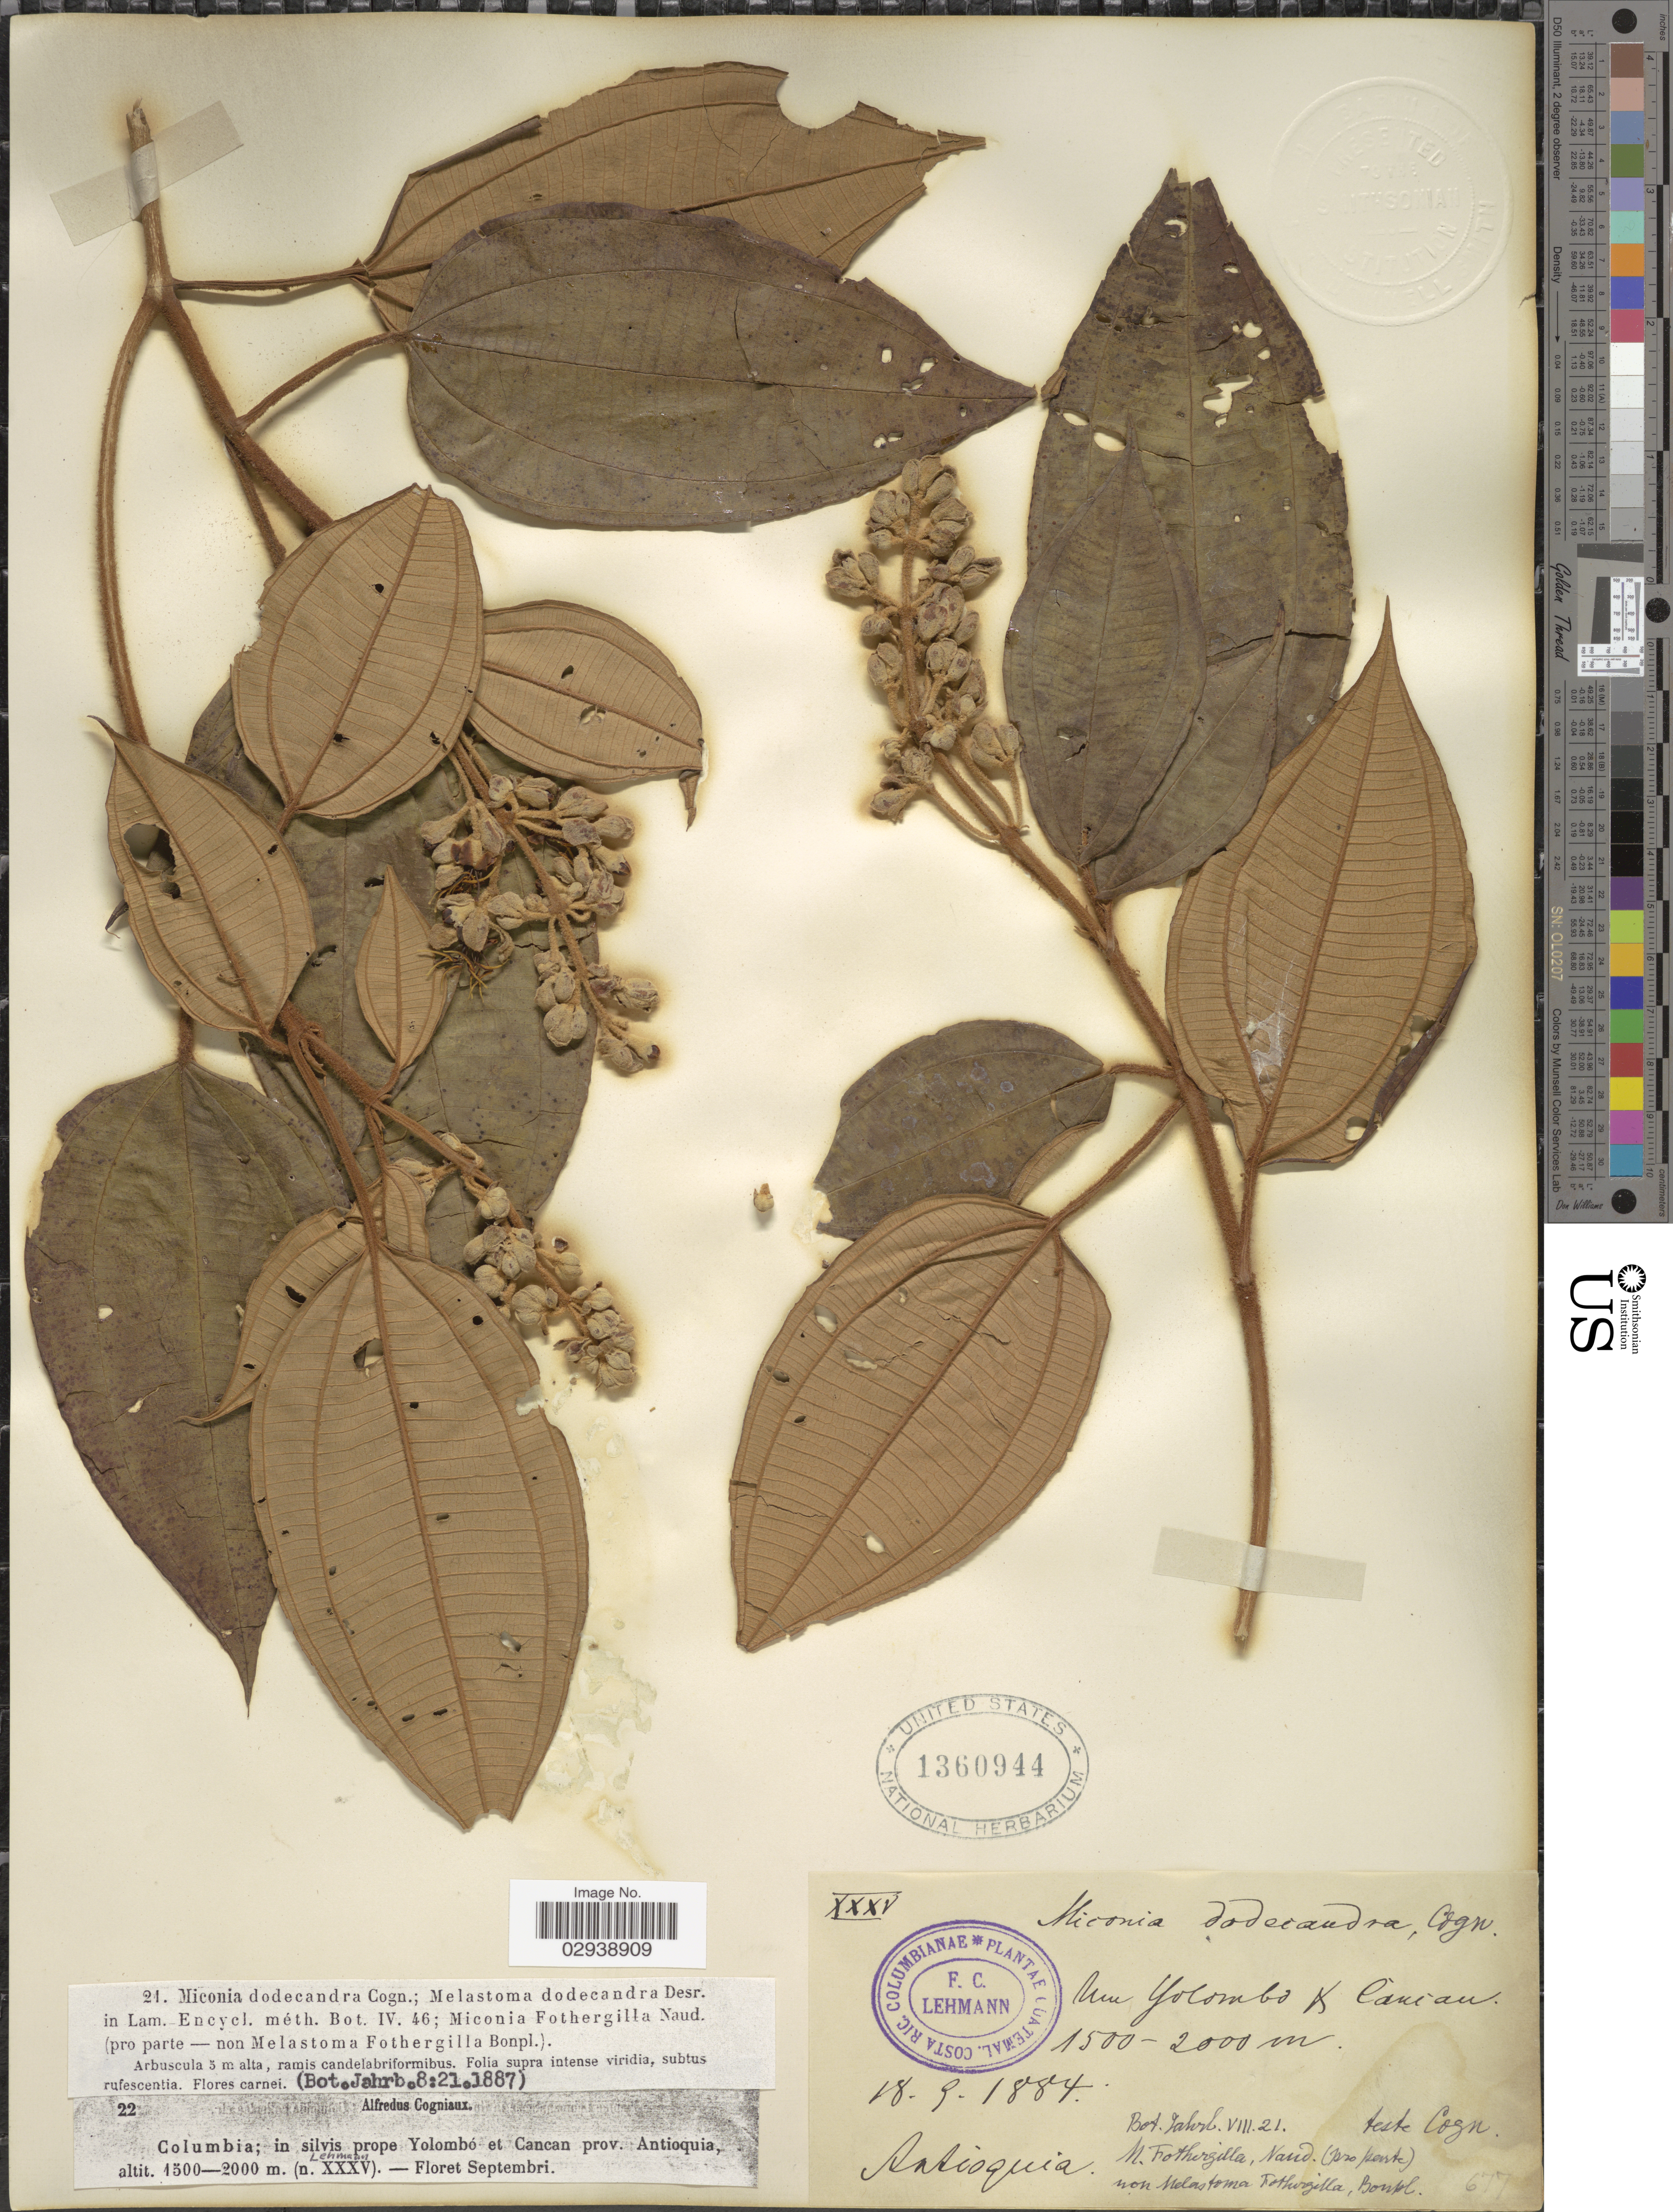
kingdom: Plantae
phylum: Tracheophyta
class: Magnoliopsida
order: Myrtales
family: Melastomataceae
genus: Miconia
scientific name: Miconia dodecandra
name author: Cogn.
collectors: F. C. Lehmann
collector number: XXXV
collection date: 1884-09-18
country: Colombia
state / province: Antioquia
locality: In silvis prope Yolombó et Cancan.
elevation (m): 1500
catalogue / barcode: US 1360944